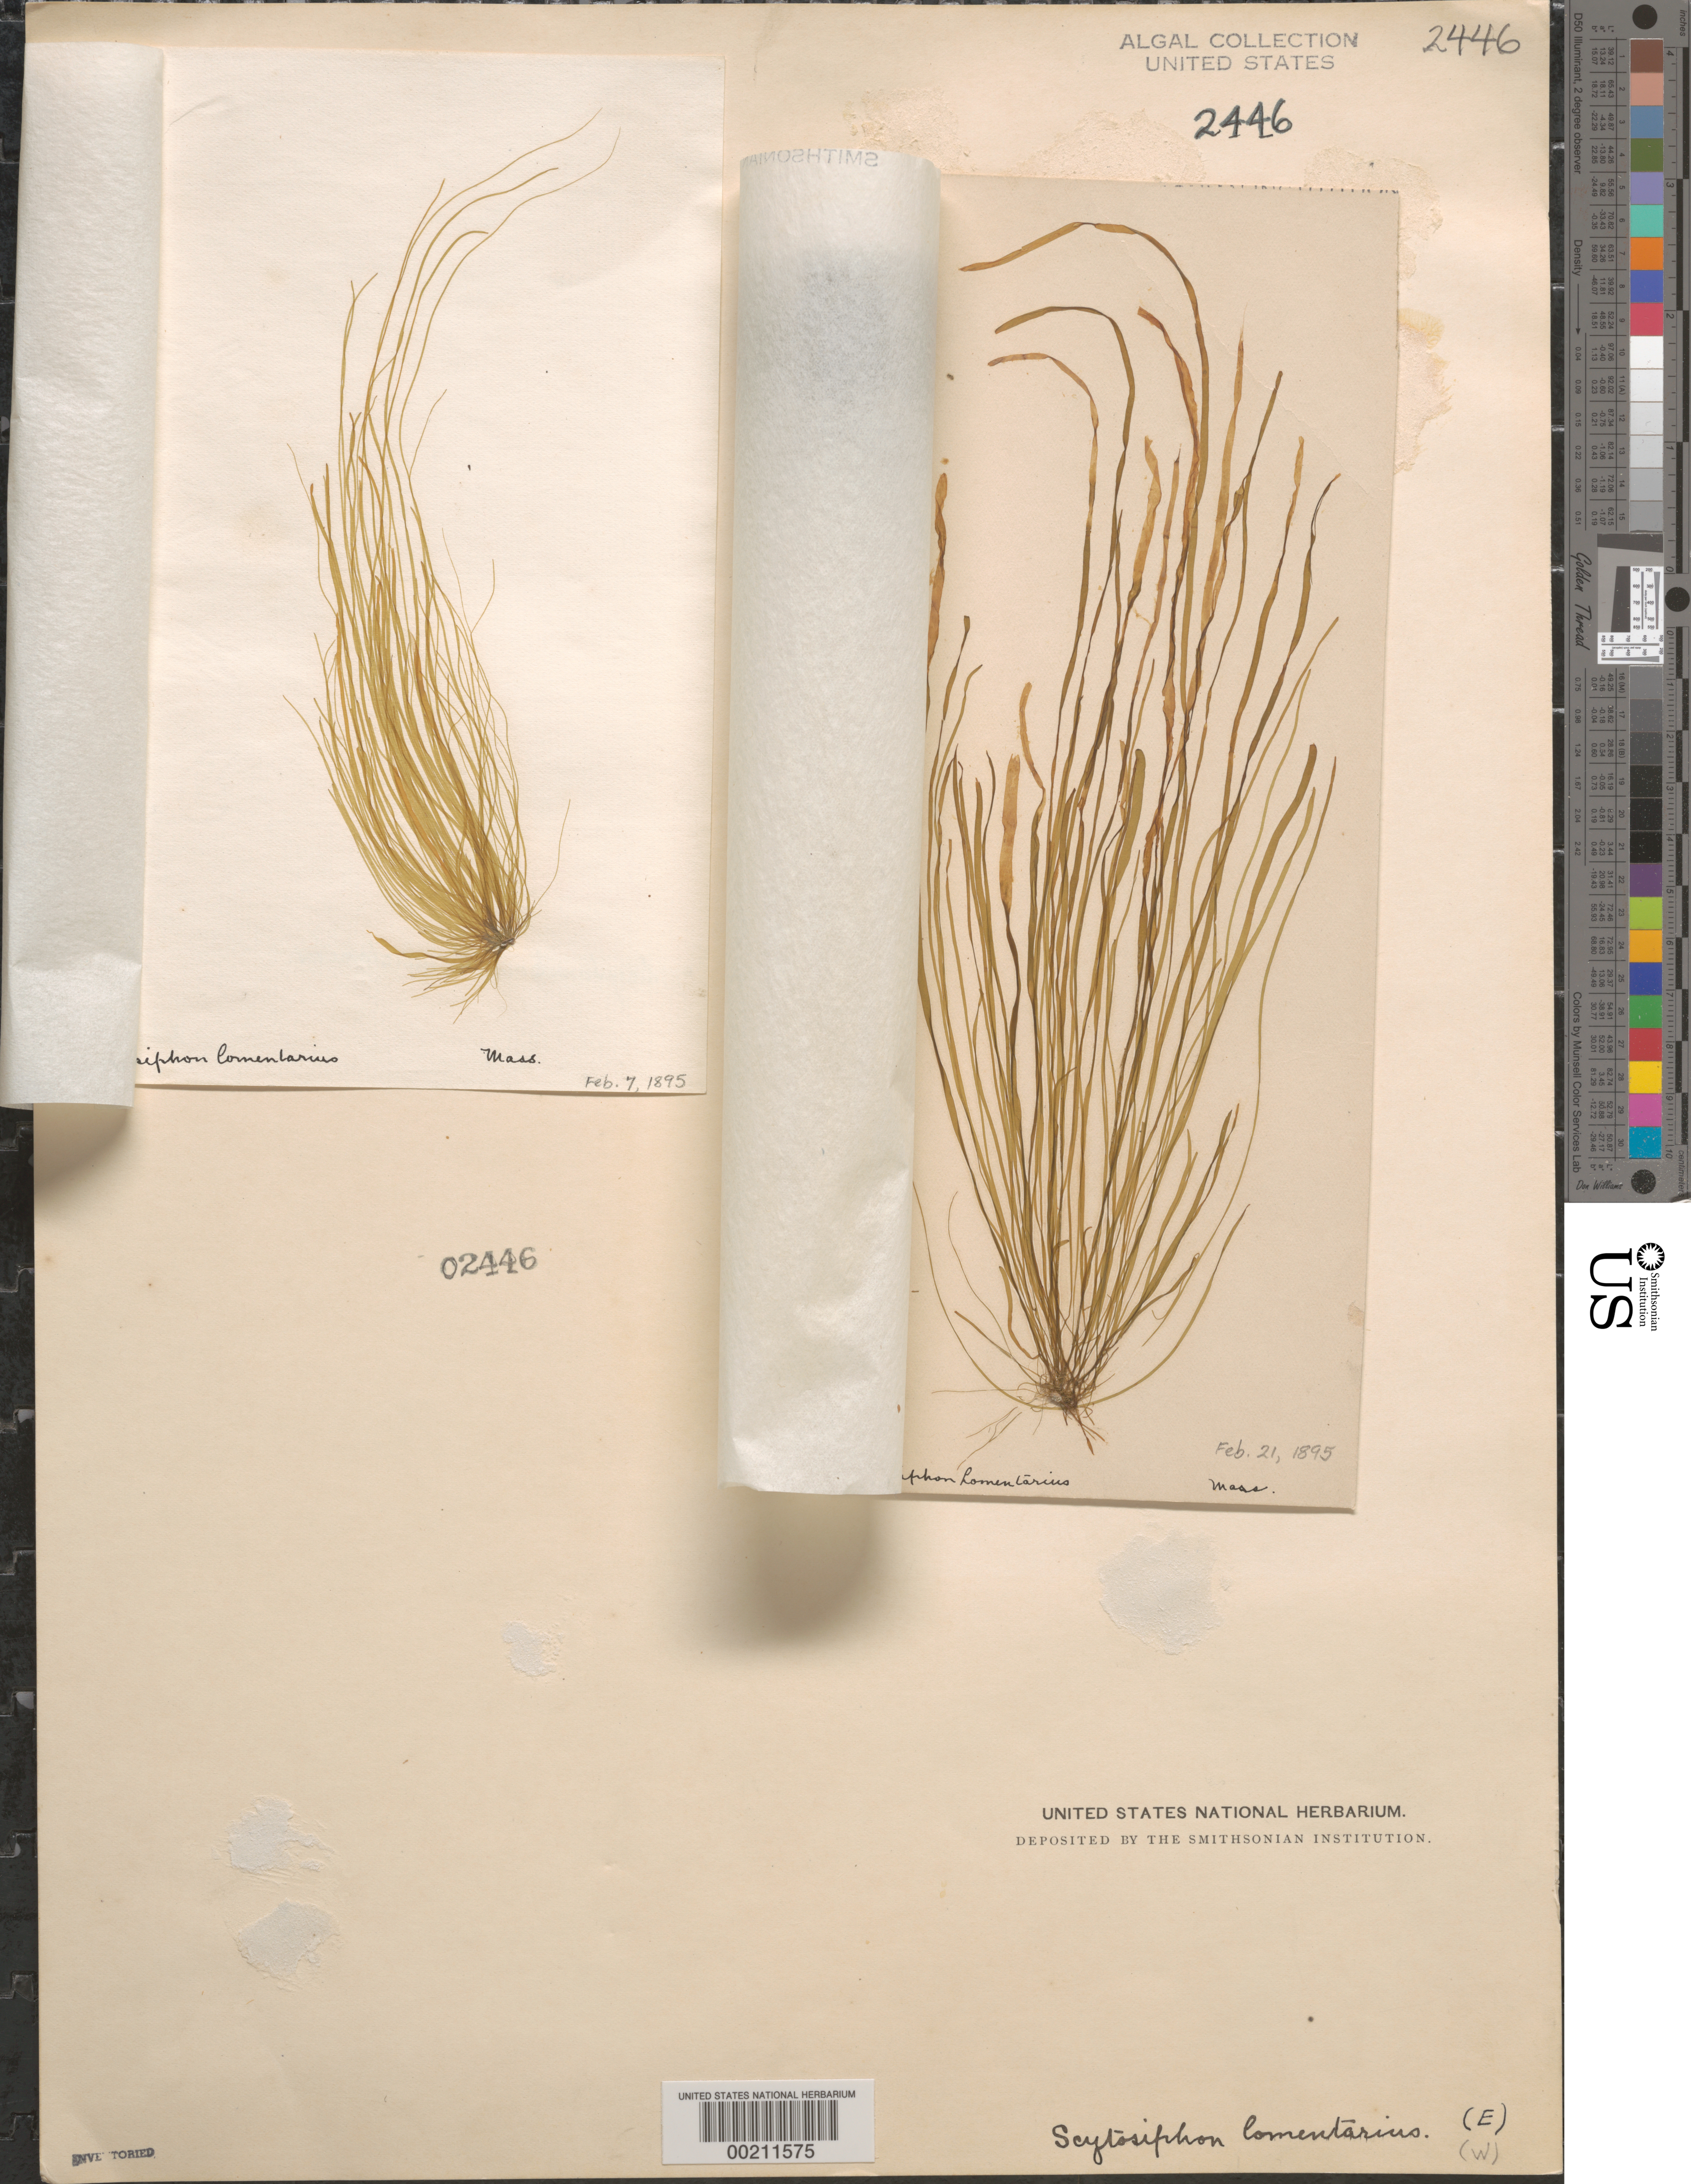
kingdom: Chromista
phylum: Ochrophyta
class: Phaeophyceae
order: Scytosiphonales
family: Scytosiphonaceae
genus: Scytosiphon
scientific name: Scytosiphon lomentaria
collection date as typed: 07 Feb 1895 AND 21 Feb 1895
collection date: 1895-02-07,1895-02-21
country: United States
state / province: Massachusetts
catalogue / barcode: US 2446